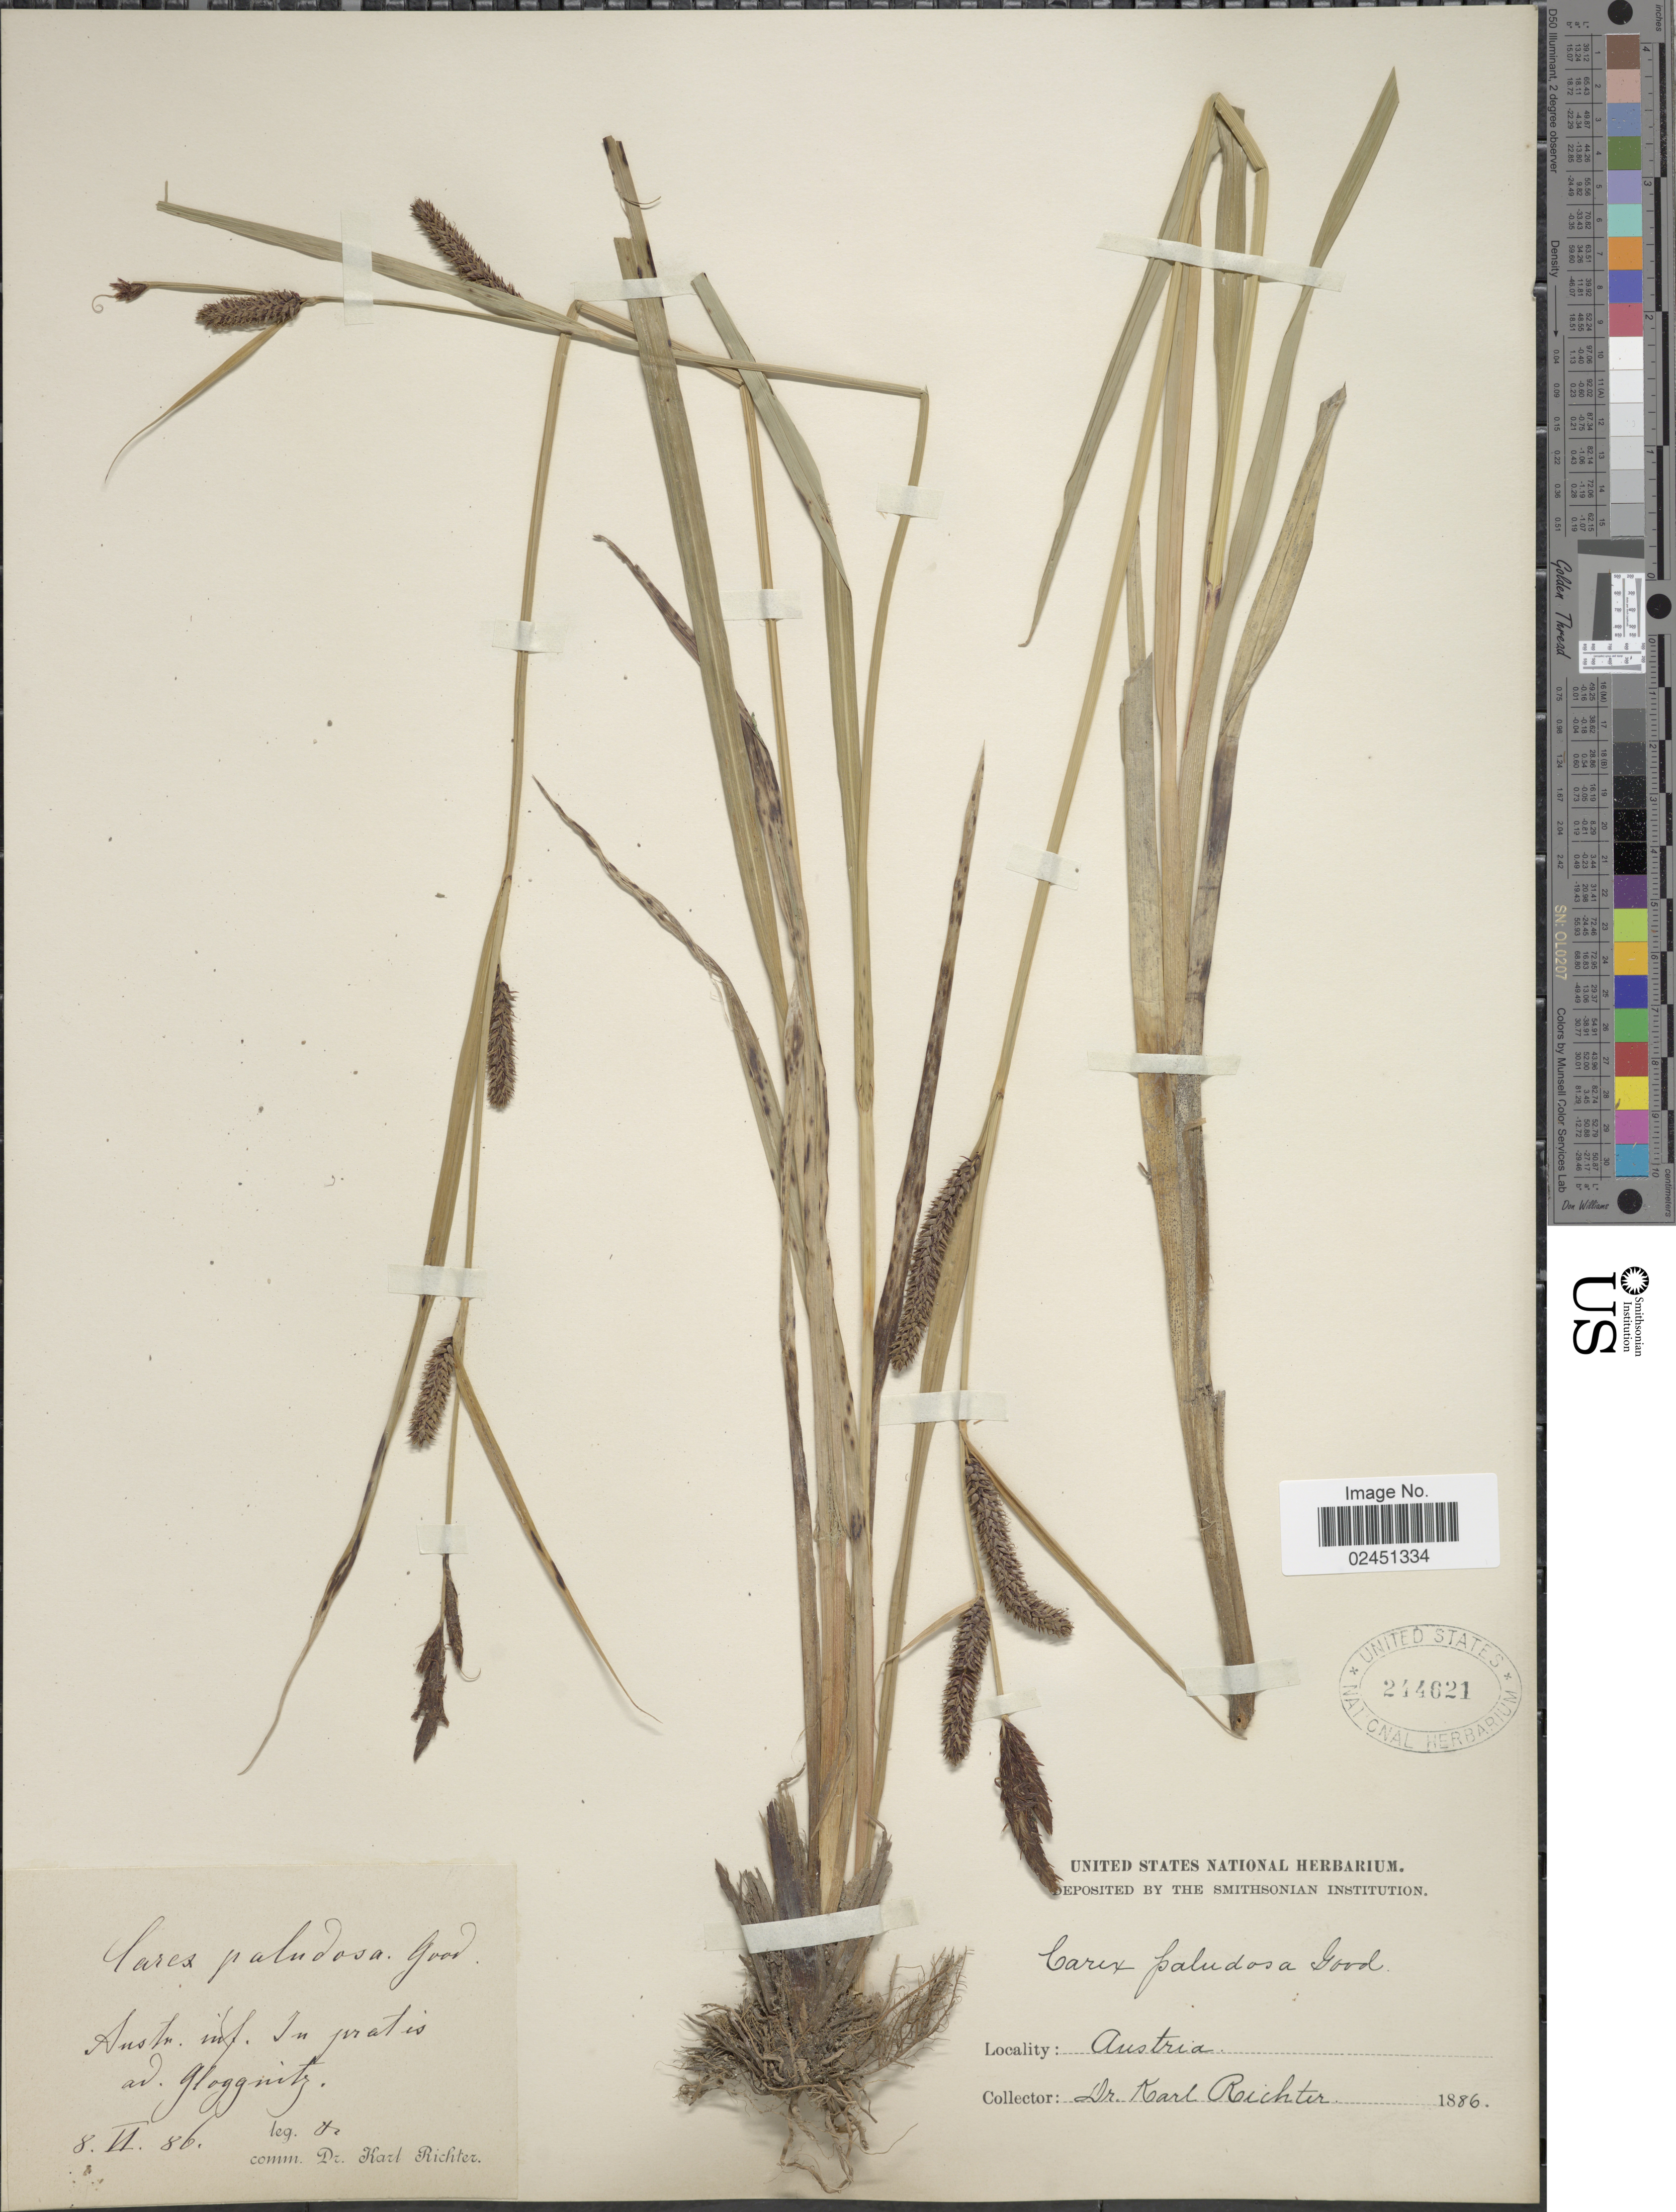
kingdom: Plantae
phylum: Tracheophyta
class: Liliopsida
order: Poales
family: Cyperaceae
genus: Carex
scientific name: Carex acutiformis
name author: Ehrh.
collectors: K. Richter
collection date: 1886-06-08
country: Austria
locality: Inf. in pratis ad. Gloggnitz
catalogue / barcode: US 244621